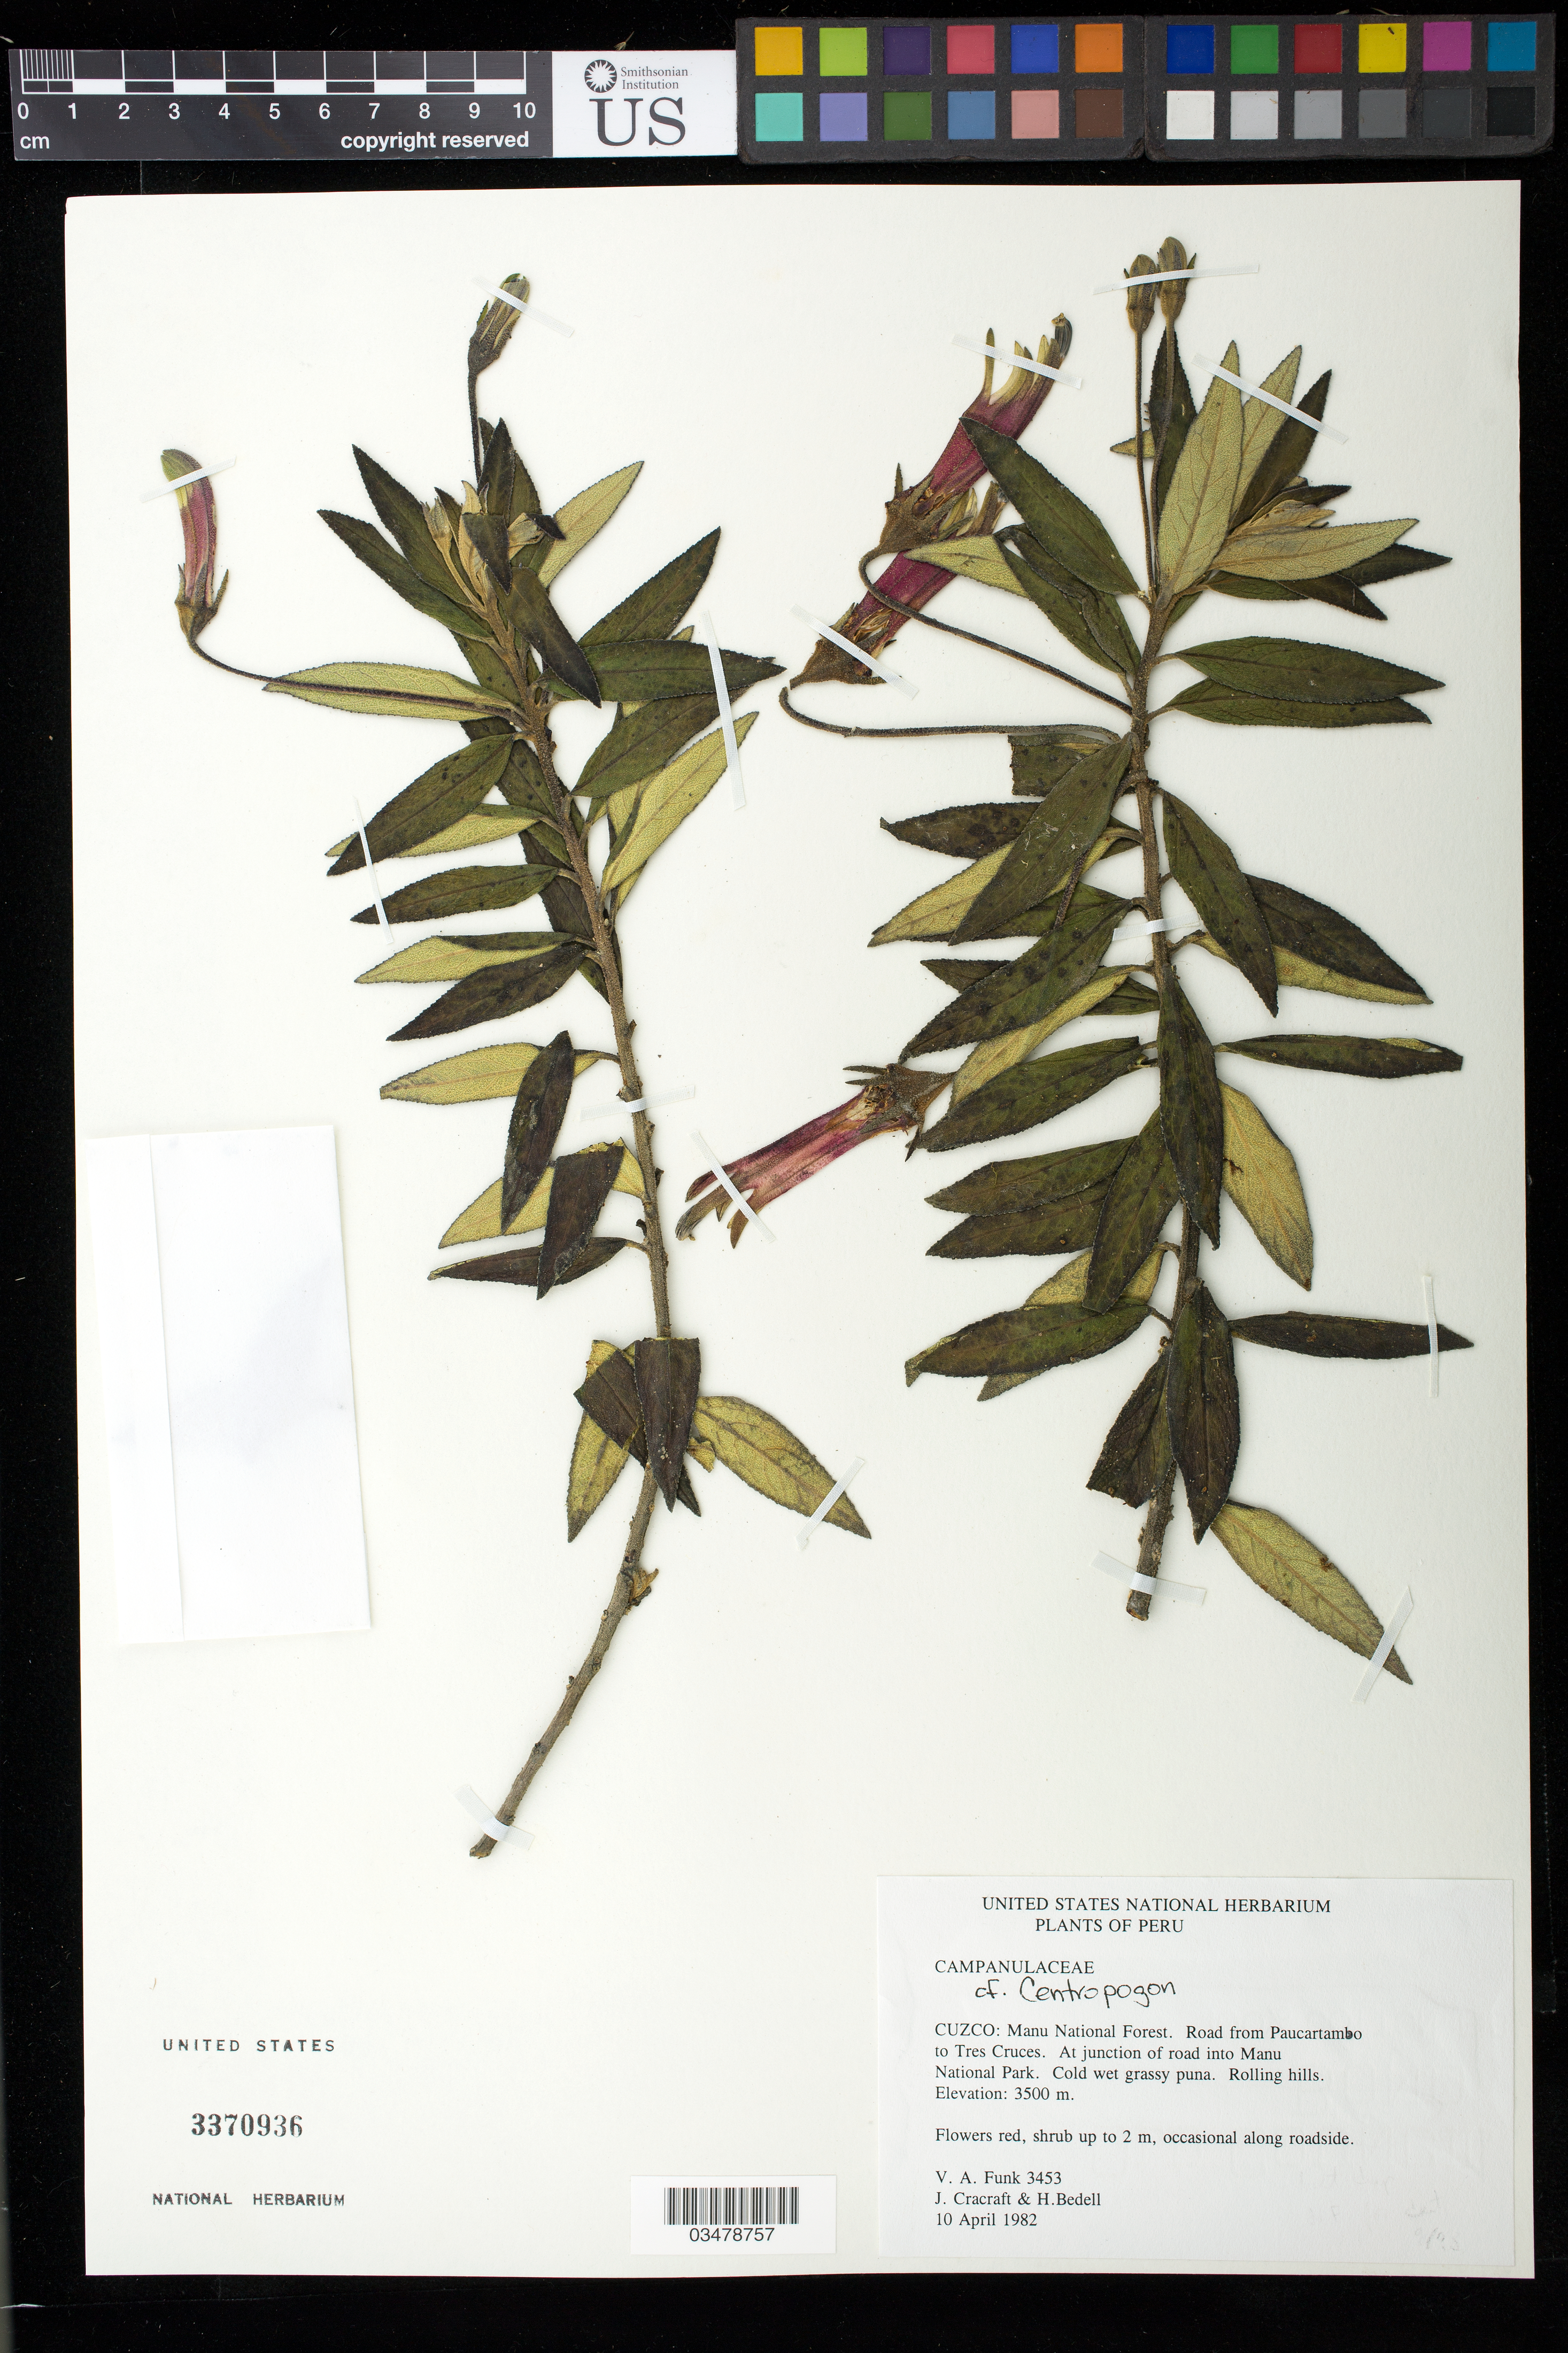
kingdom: Plantae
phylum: Tracheophyta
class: Magnoliopsida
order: Asterales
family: Campanulaceae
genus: Siphocampylus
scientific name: Siphocampylus elfriedi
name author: E. Wimm.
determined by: Lagomarsino, L. P.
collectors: V. Funk, J. L. Cracraft & H. G. Bedell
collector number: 2453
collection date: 1982-04-10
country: Peru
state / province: Cusco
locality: Manu National Forest. Road from Paucartambo to Tres Cruces. At junction of main road into Manu National Park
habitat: Cold wet grassy puna; rolling hills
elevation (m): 3500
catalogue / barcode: US 3370936